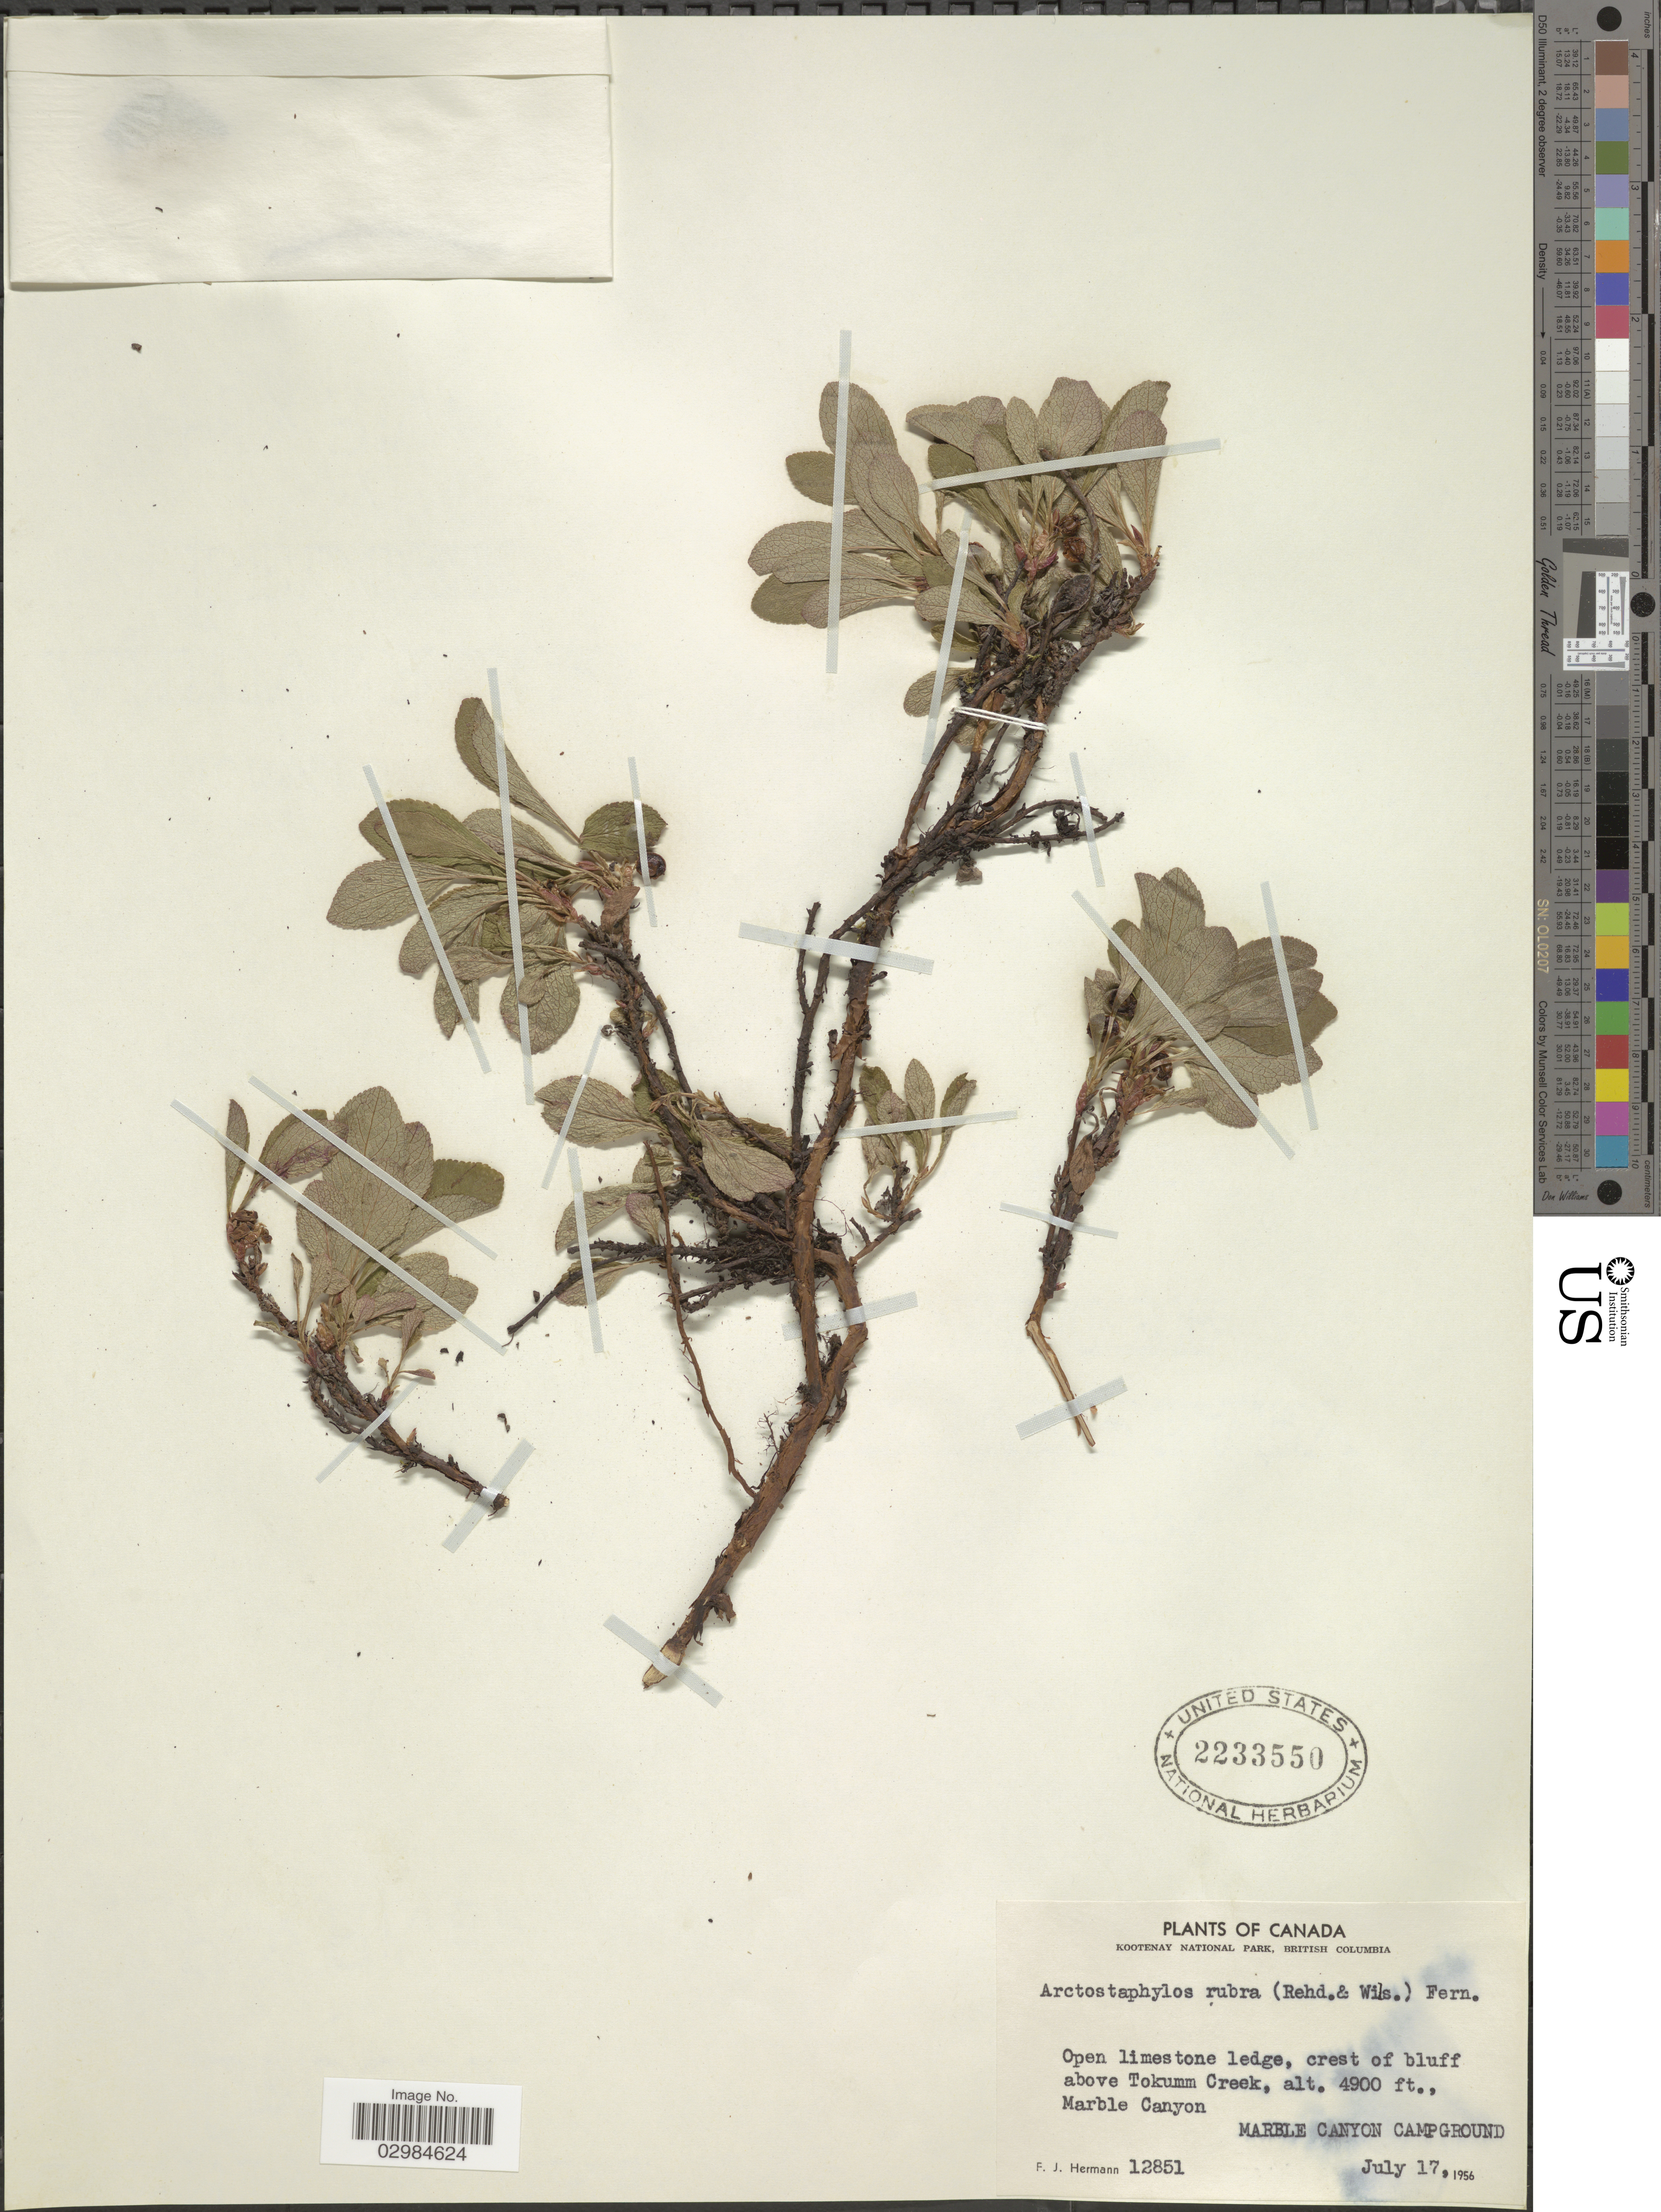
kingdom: Plantae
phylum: Tracheophyta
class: Magnoliopsida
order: Ericales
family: Ericaceae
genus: Arctostaphylos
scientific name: Arctostaphylos rubra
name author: (Rehder & E.H. Wilson) Fernald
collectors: F. J. Hermann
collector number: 12851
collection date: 1956-07-17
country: Canada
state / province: British Columbia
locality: Kootenay National Park. Crest of bluff above Tokumm Creek, Marble Canyon. Marble Canyon Campground.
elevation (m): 1494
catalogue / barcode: US 2233550